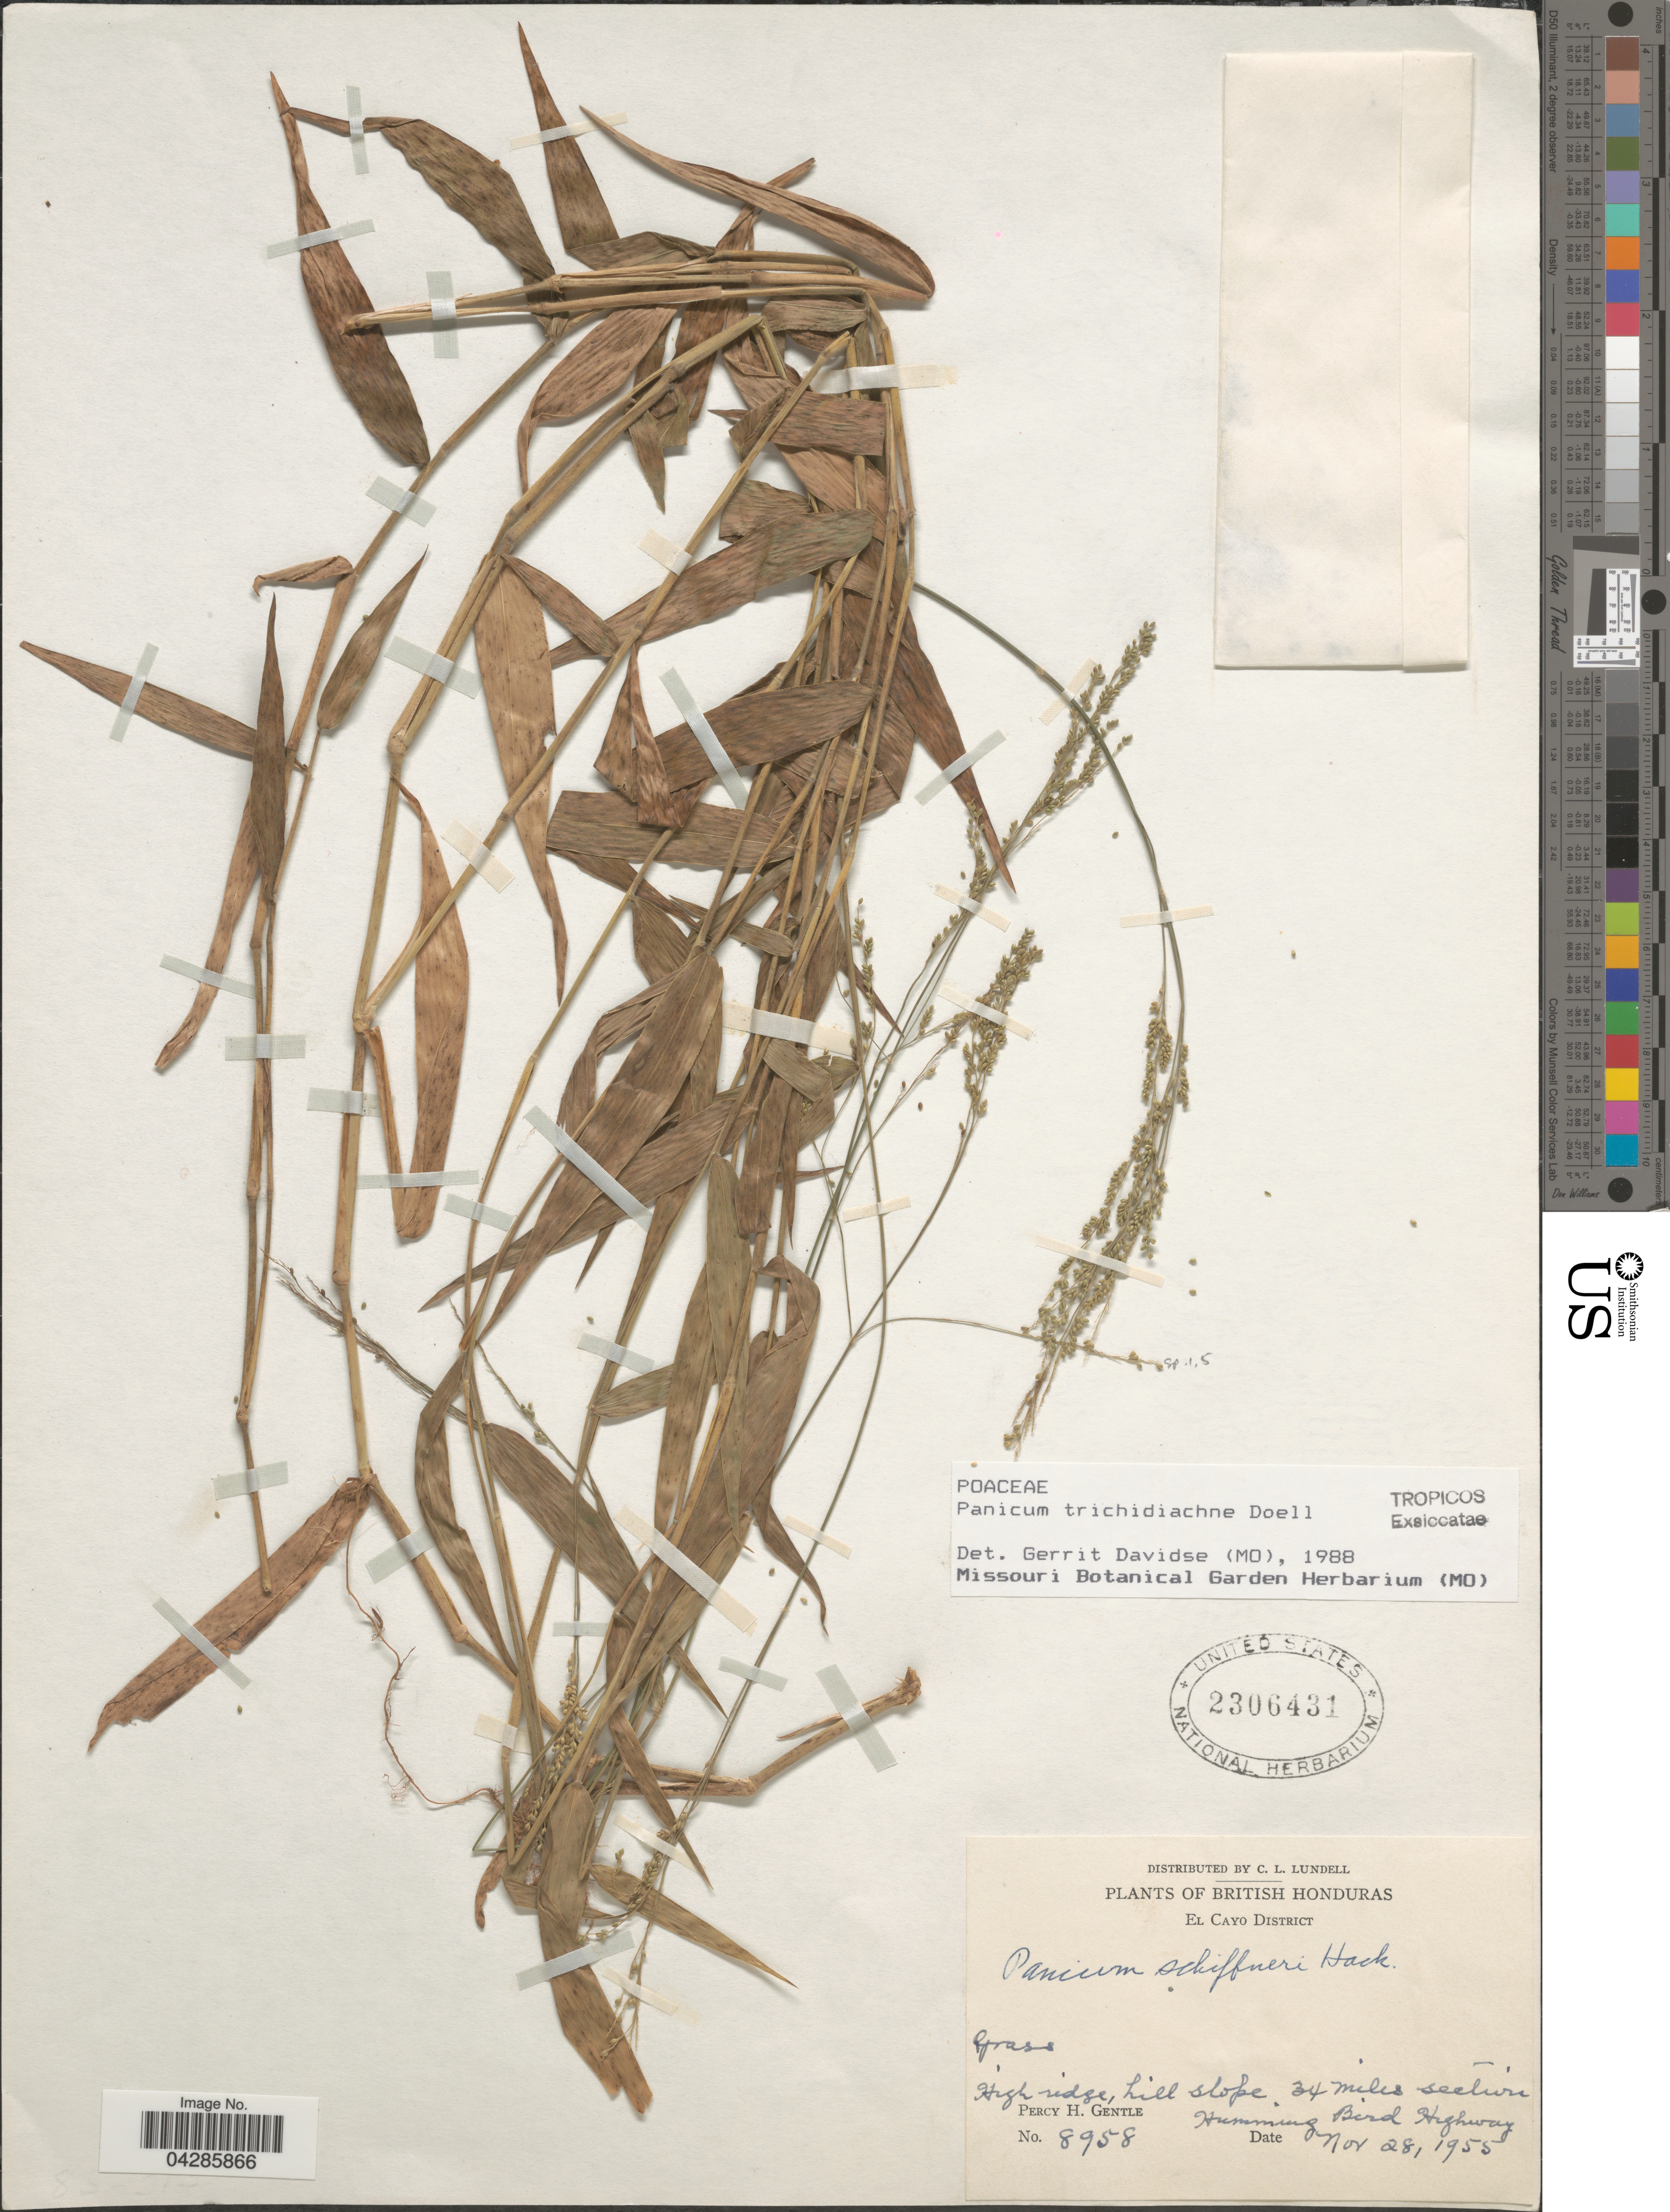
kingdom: Plantae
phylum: Tracheophyta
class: Liliopsida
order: Poales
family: Poaceae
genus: Morronea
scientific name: Morronea trichidiachnis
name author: (Döll) Zuloaga & Scataglini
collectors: P. H. Gentle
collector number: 8958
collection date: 1955-11-28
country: Belize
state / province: Cayo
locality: British Honduras. El Cayo District. Gih ridge, hill slope 34 miles section Humming Bird Highway.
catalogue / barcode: US 2306431